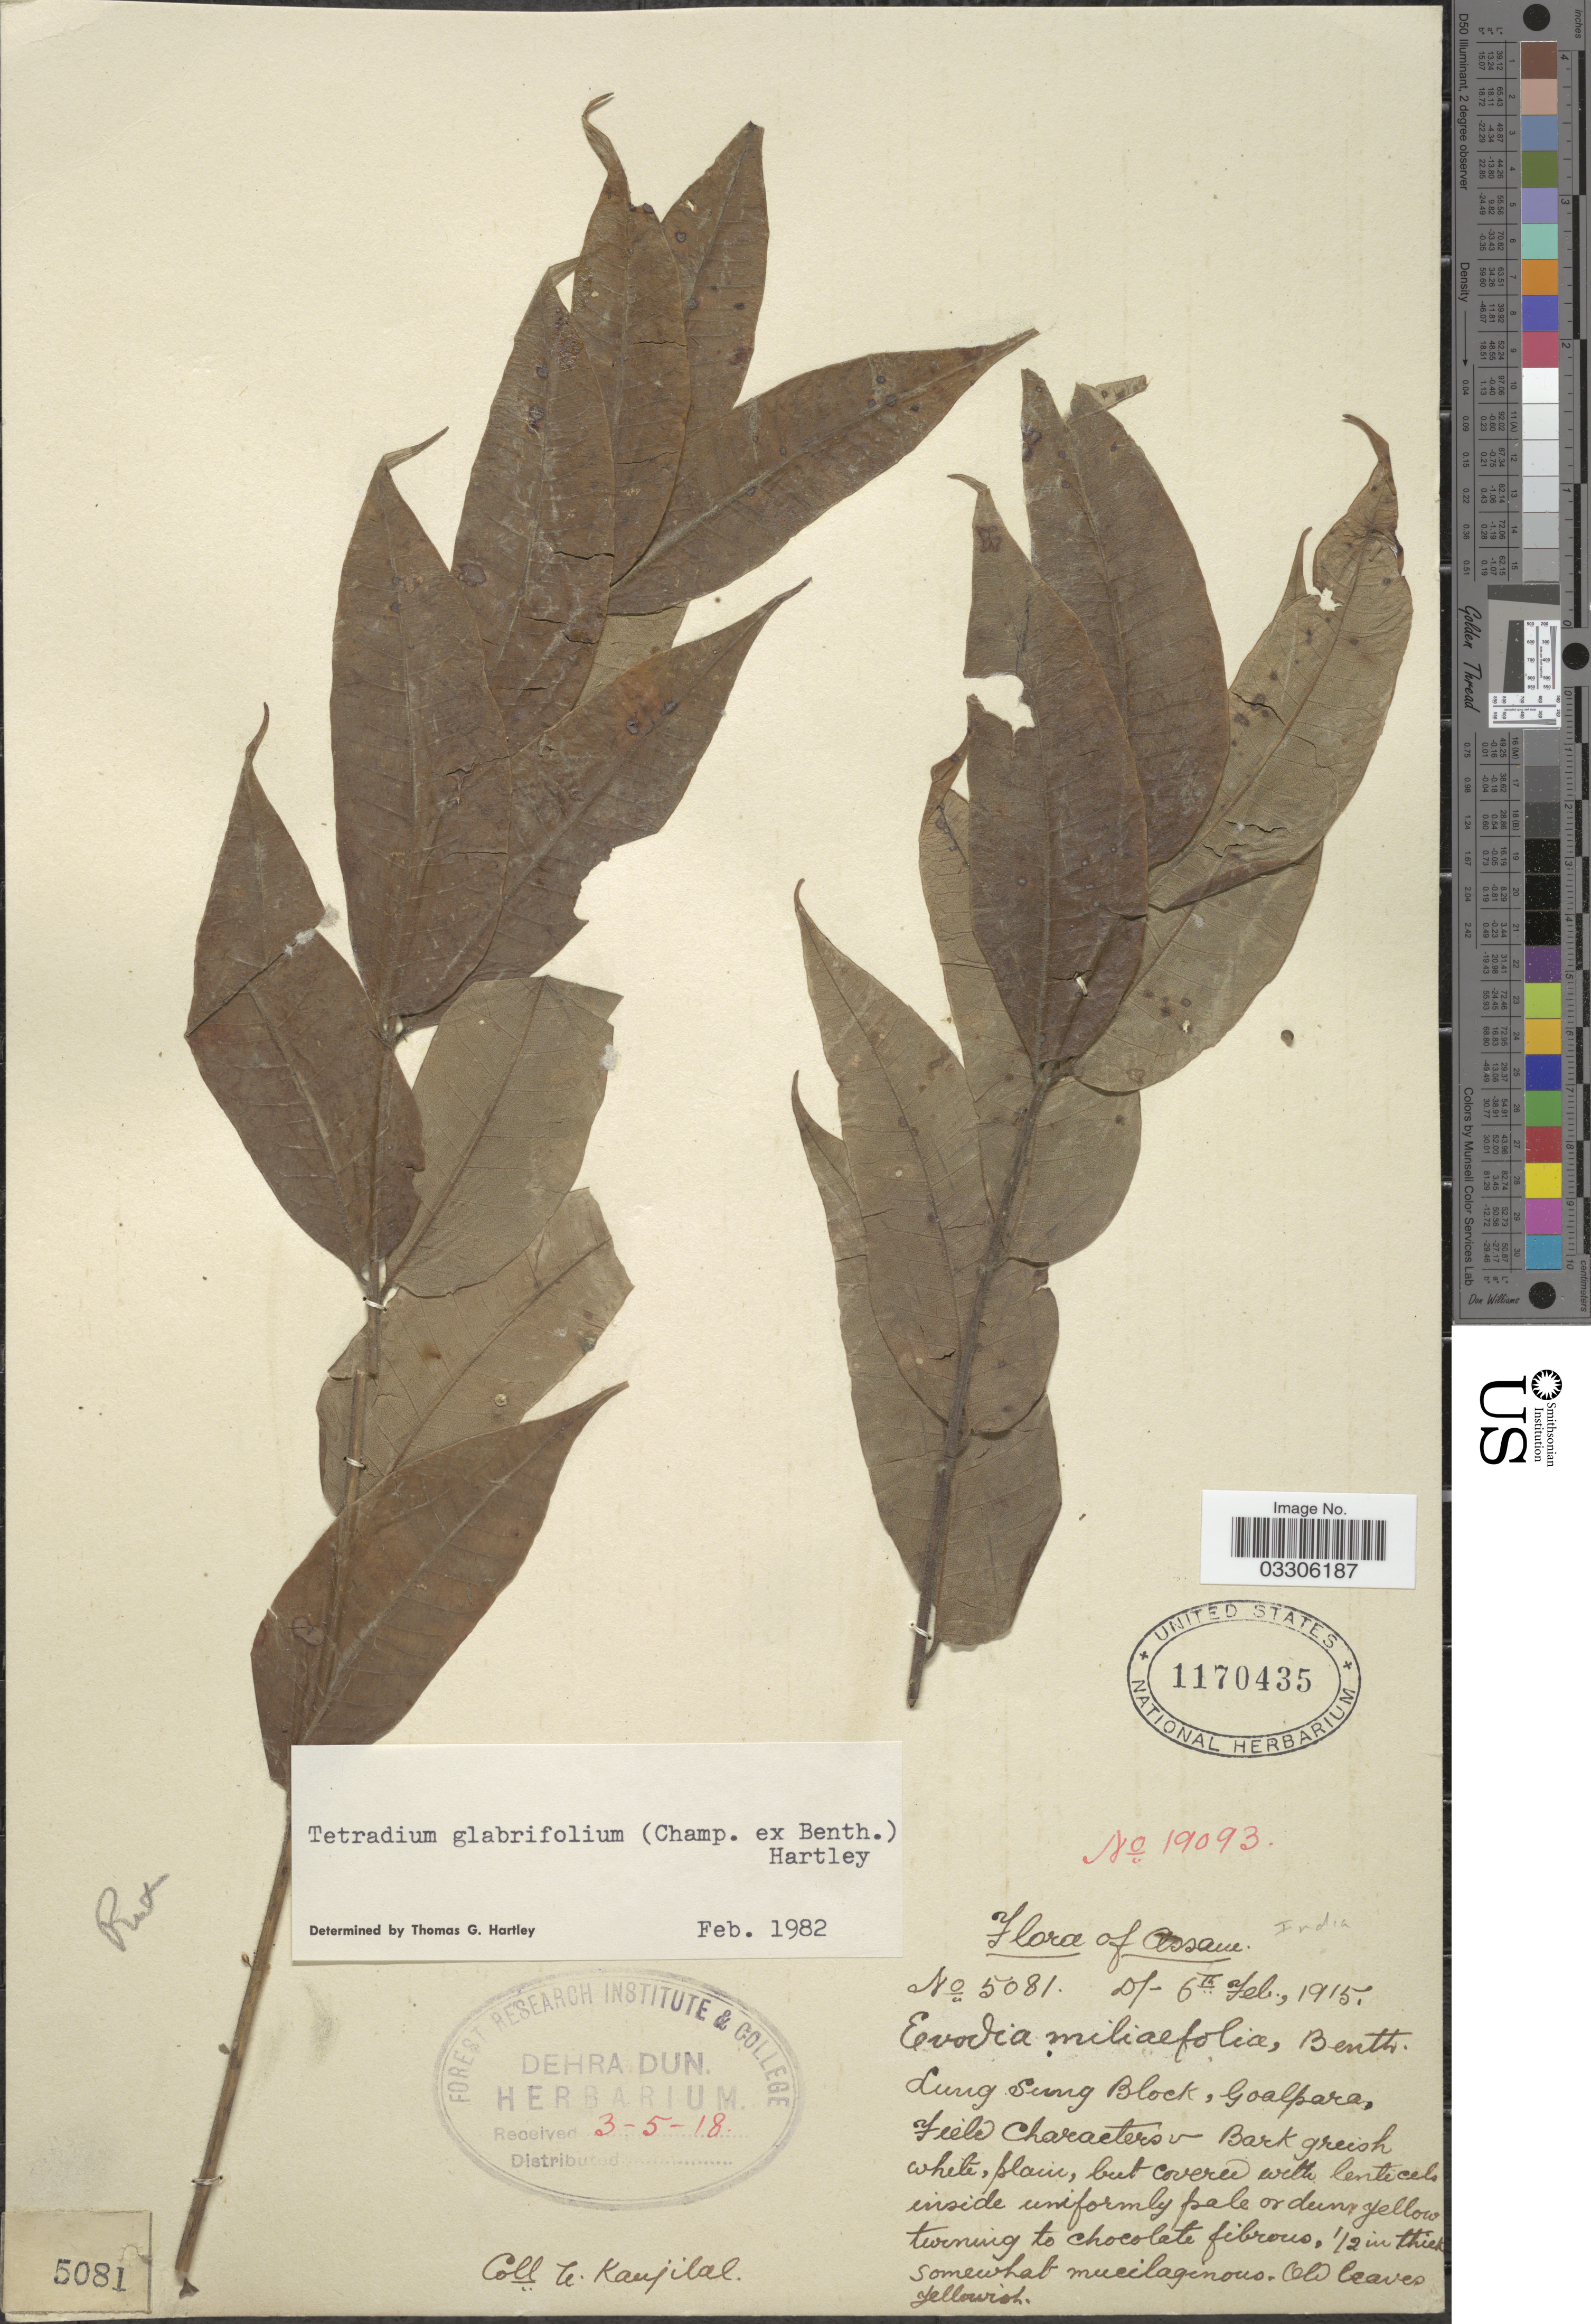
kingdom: Plantae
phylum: Tracheophyta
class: Magnoliopsida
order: Sapindales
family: Rutaceae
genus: Tetradium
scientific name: Tetradium glabrifolium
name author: (Champ. ex Benth.) T.G. Hartley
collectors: U. Kanjilal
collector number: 5081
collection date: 1915-02-06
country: India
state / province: Assam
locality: Lung Sung Block, Goalpara.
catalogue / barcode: US 1170435